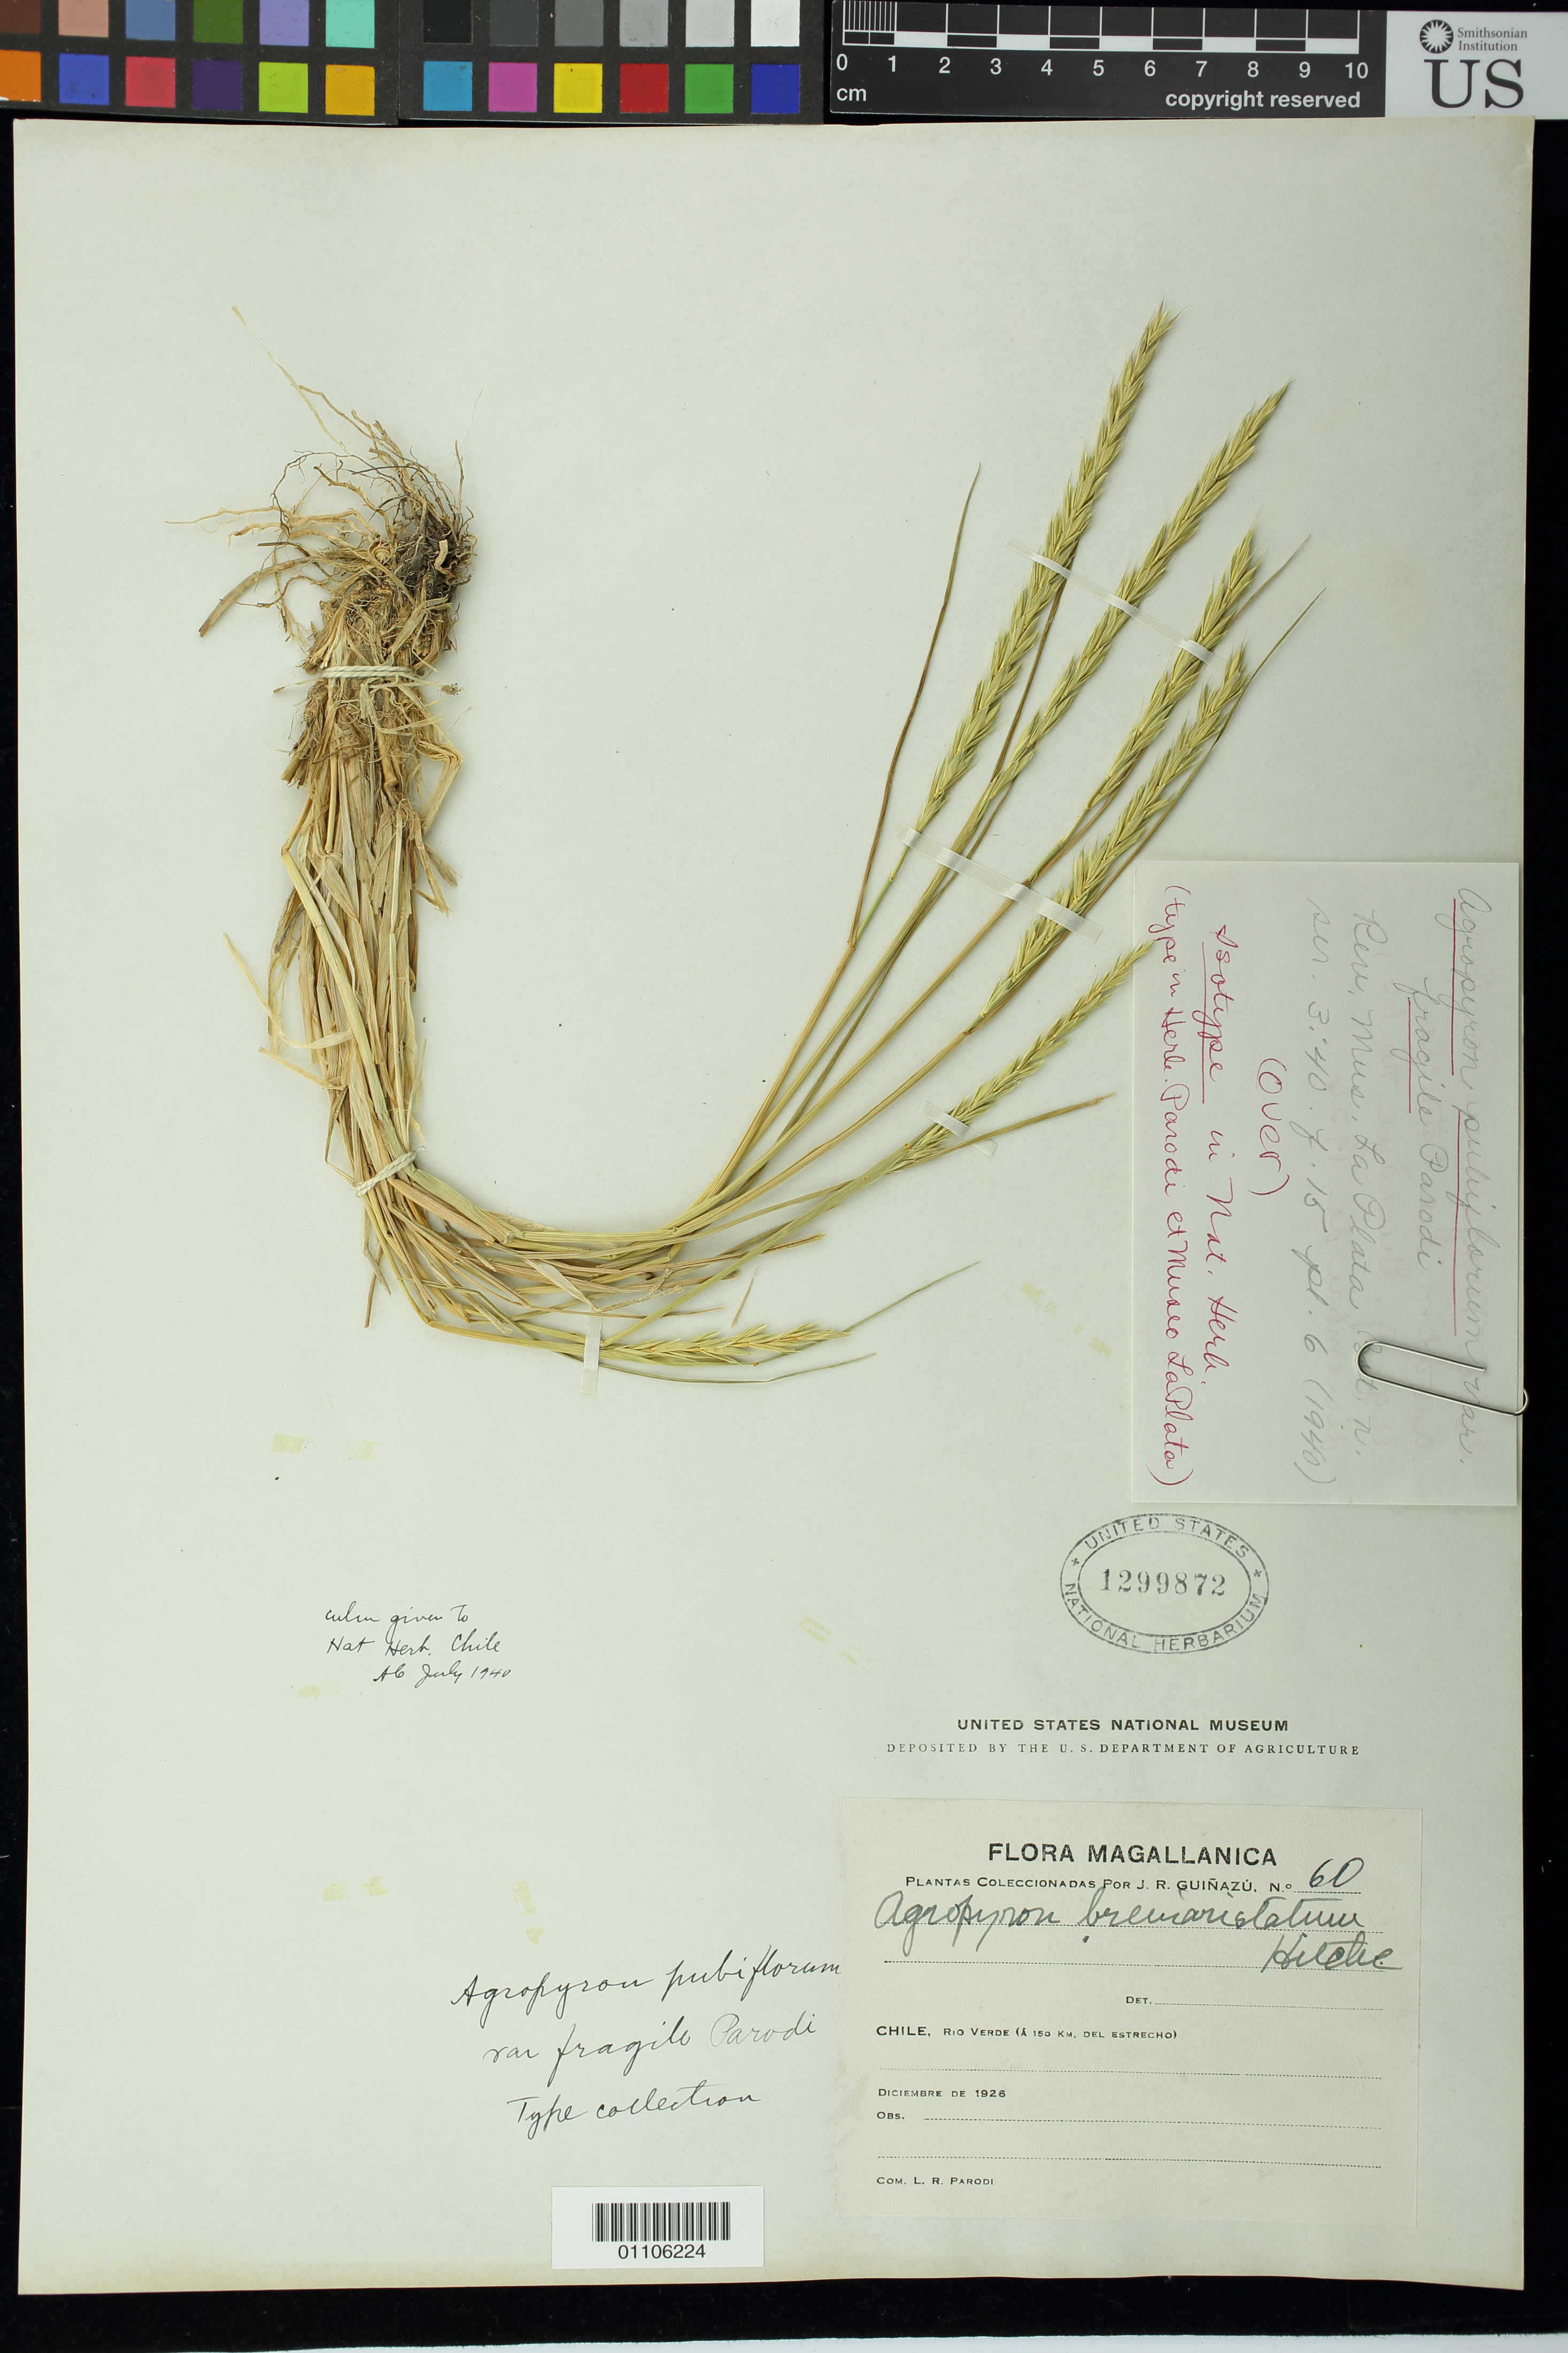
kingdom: Plantae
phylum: Tracheophyta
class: Liliopsida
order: Poales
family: Poaceae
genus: Agropyron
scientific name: Agropyron pubiflorum var. fragile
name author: Parodi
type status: Type Collection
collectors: J. Guiñazú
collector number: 60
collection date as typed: Dec 1926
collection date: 1926-12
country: Chile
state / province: Magallanes y de la Antártica Chilena (XII)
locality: Rio Verde (á 150 km, del estrecho). [Estrecho de Magallanes?]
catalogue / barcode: US 1299872